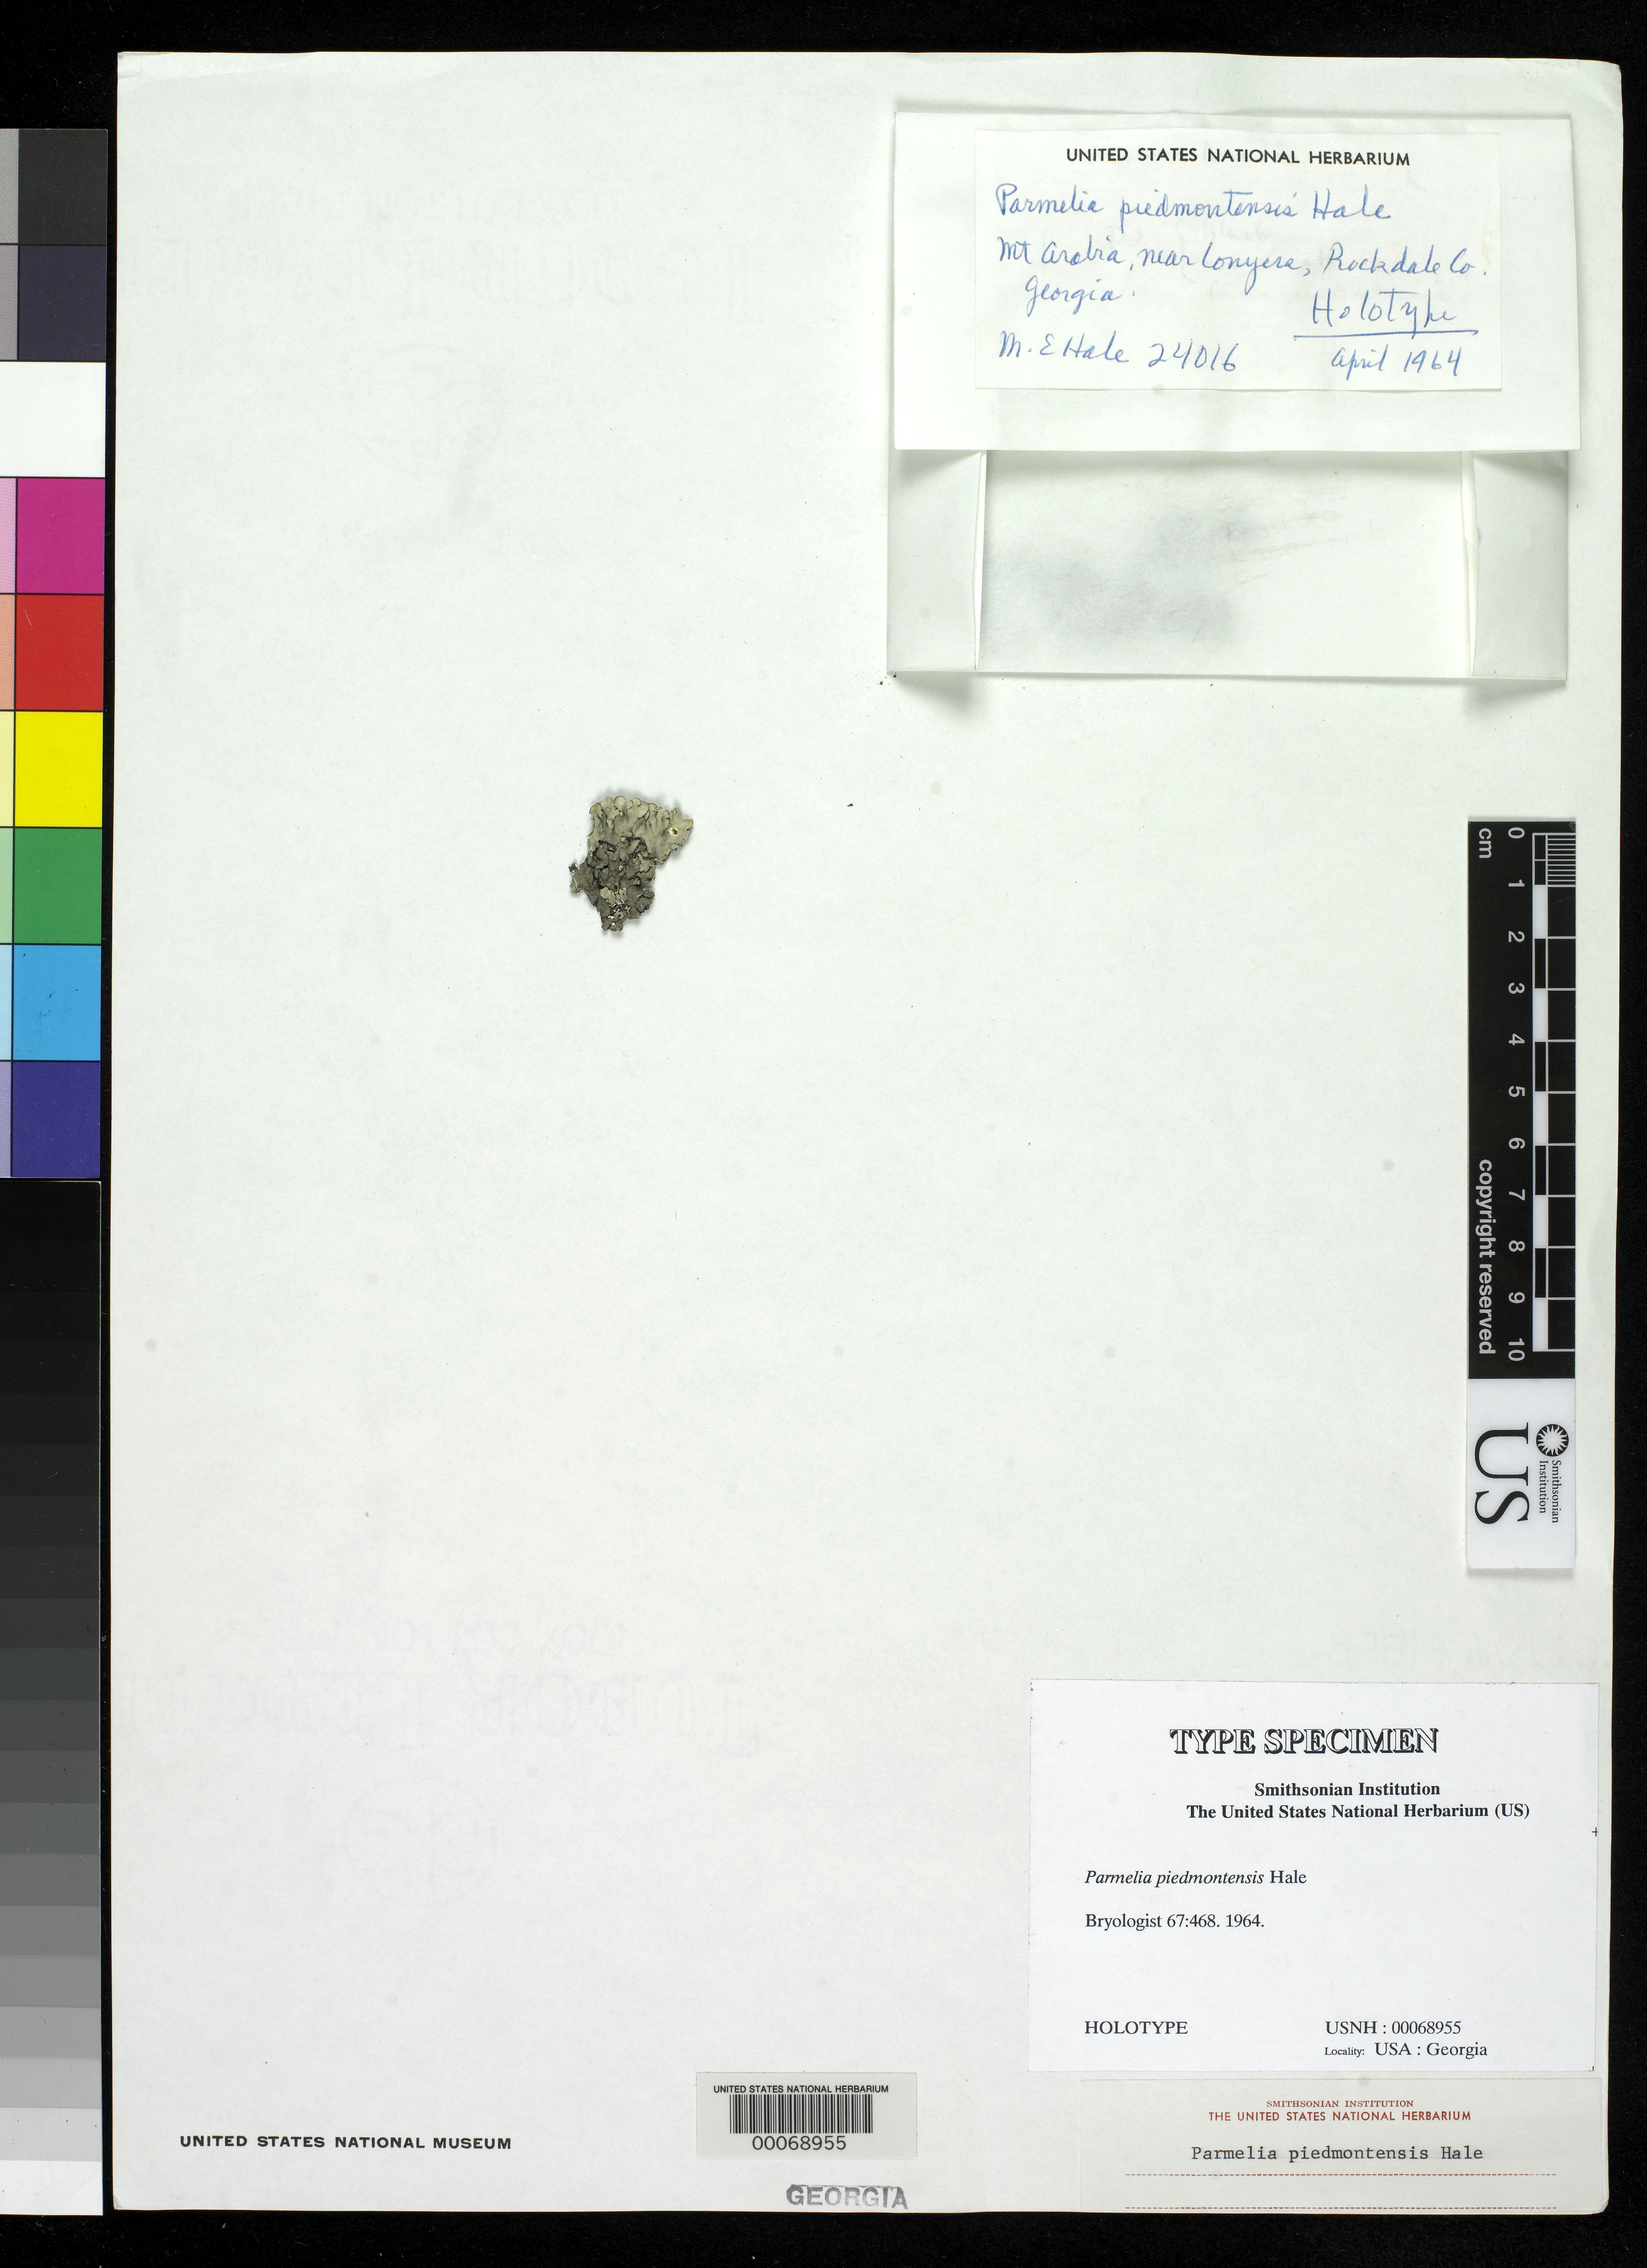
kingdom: Fungi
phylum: Ascomycota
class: Lecanoromycetes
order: Lecanorales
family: Parmeliaceae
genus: Parmelia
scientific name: Parmelia piedmontensis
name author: Hale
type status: Holotype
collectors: M. Hale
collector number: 24016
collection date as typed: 18 Apr 1964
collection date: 1964-04-18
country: United States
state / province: Georgia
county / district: Rockdale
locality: Mt. Arabia, near Conyers.